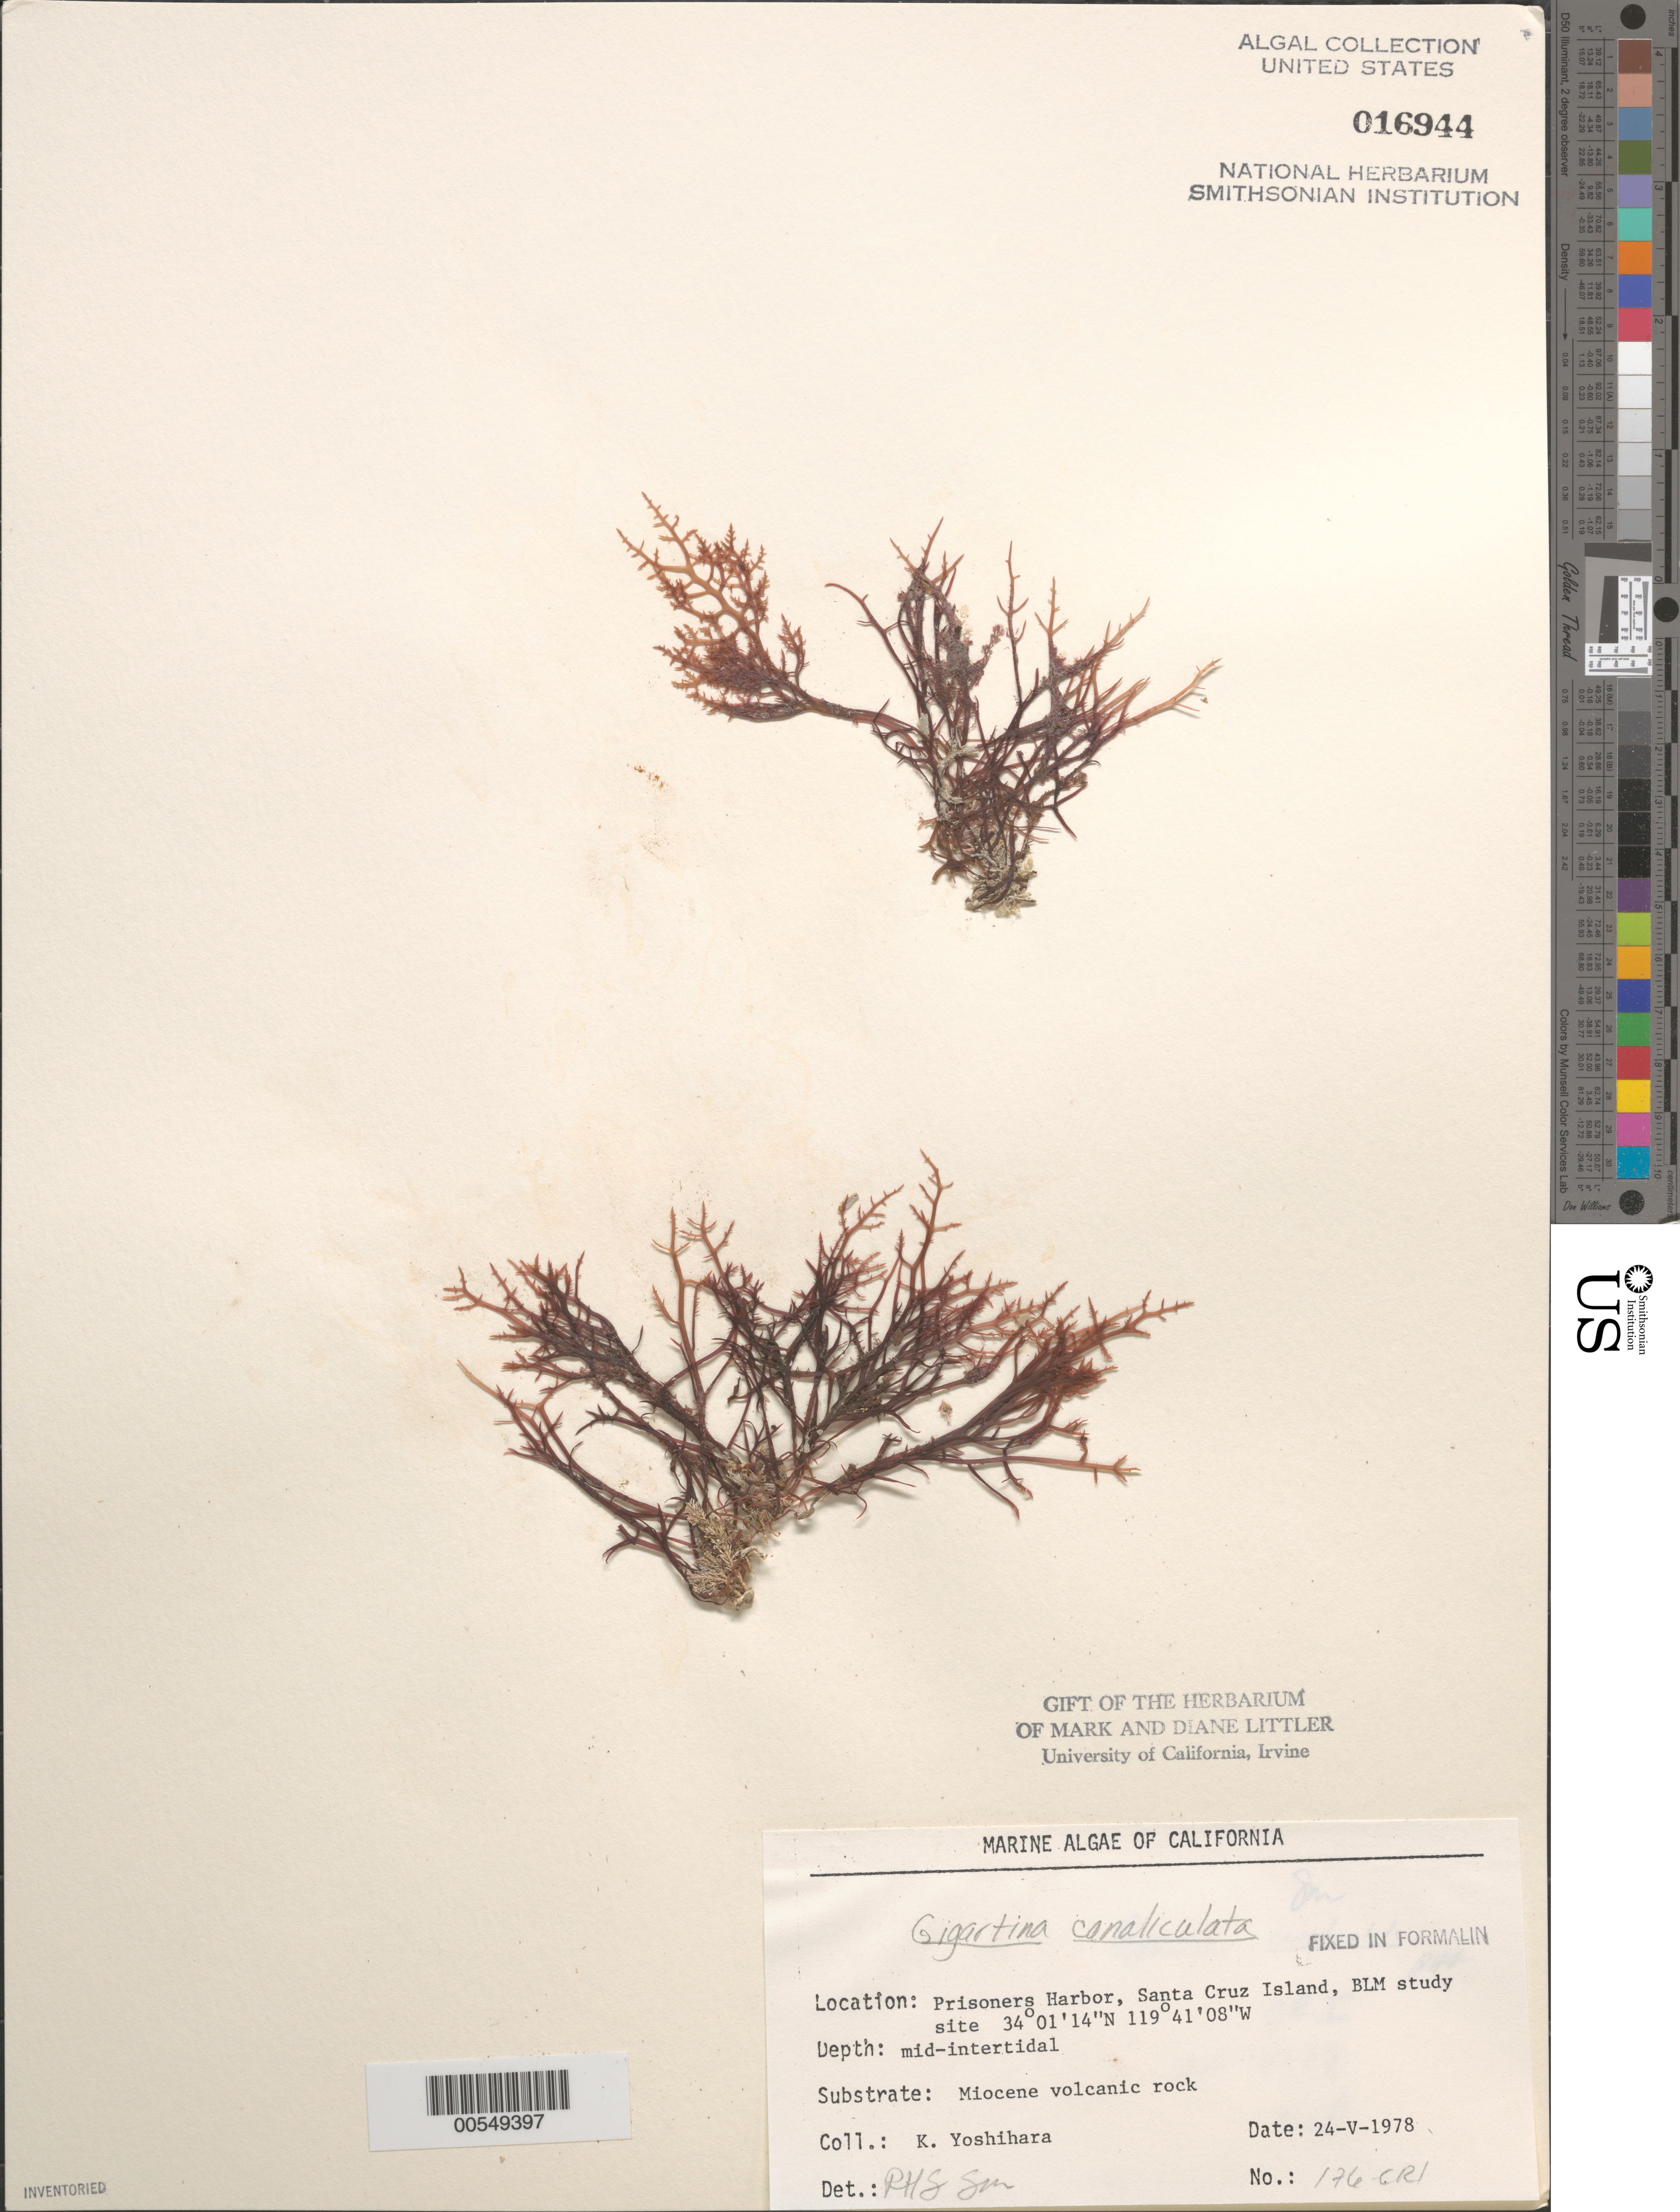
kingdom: Plantae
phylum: Rhodophyta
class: Florideophyceae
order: Gigartinales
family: Gigartinaceae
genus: Chondracanthus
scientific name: Chondracanthus canaliculatus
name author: (Harv.) Guiry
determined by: Algae name updating Project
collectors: K. Yoshihara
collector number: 176-cri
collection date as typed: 24 May 1978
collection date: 1978-05-24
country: United States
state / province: California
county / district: Santa Barbara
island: Santa Cruz Island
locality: Prisoners Harbor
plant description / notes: BLM-SOCALBIGHT Rocky Intertidal Survey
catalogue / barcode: US 16944